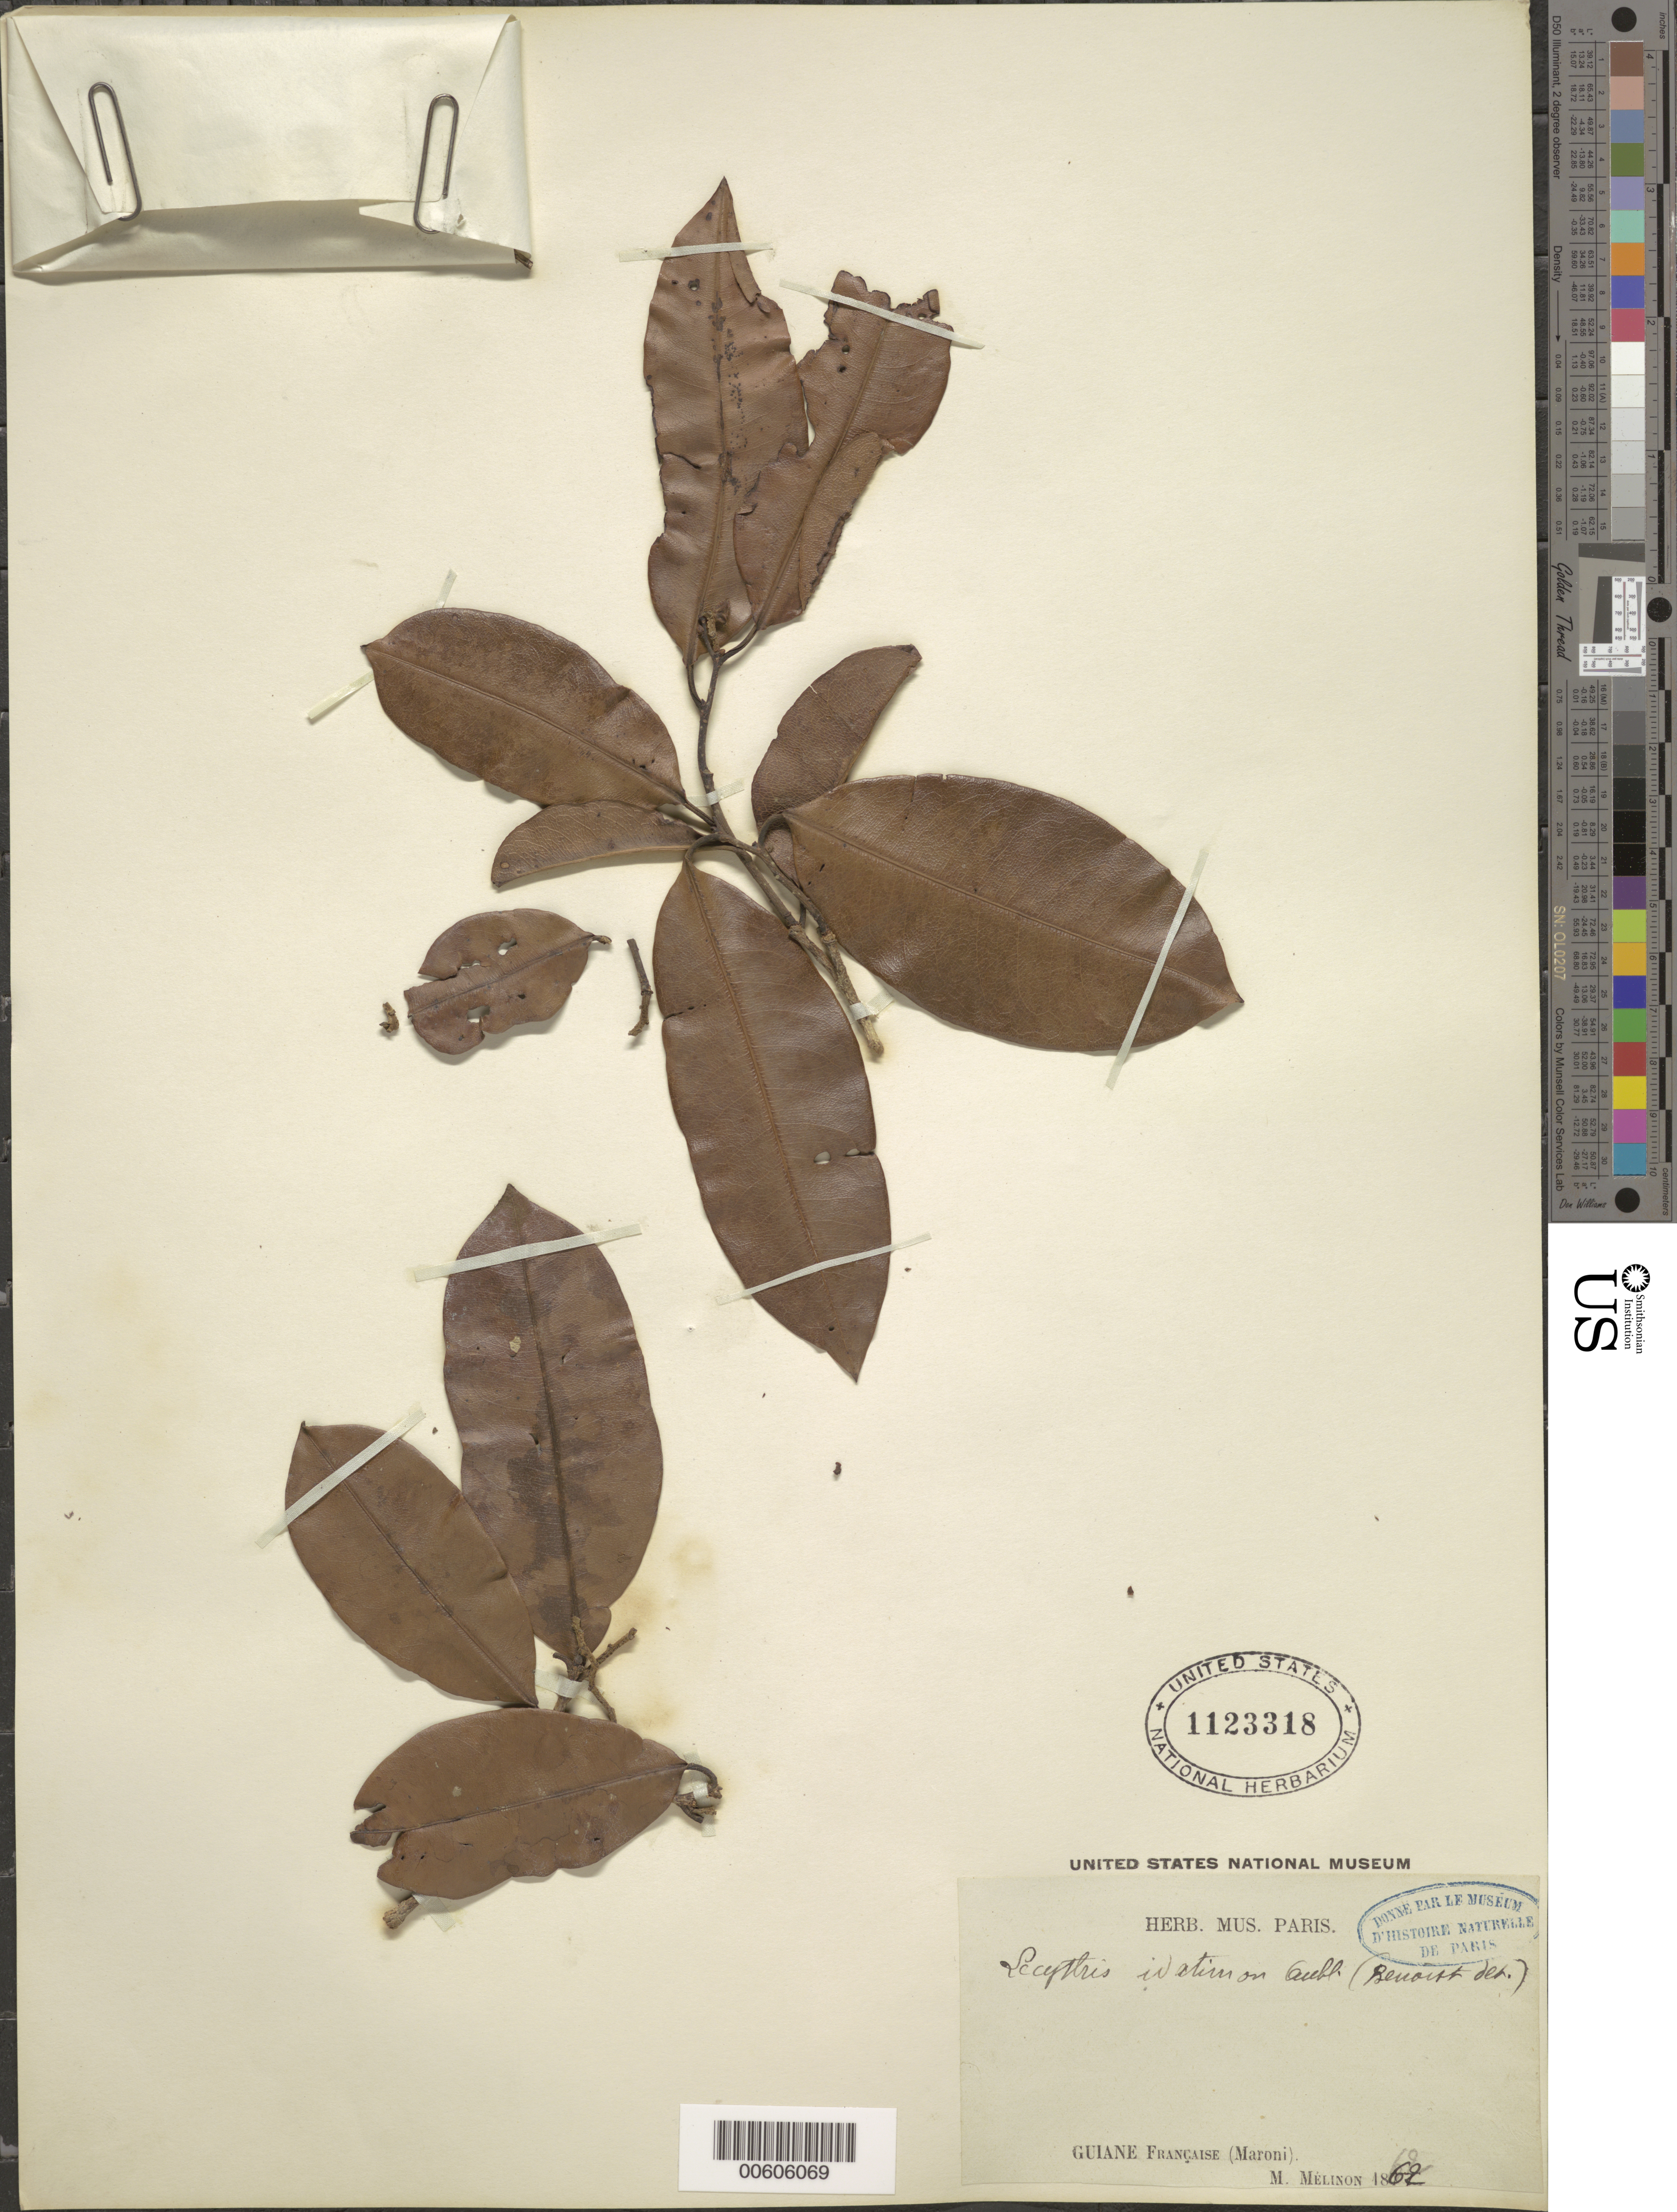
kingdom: Plantae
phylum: Tracheophyta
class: Magnoliopsida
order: Ericales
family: Lecythidaceae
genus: Lecythis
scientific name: Lecythis idatimon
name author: Aubl.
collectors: E. Mélinon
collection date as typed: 1862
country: French Guiana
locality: Maroni R.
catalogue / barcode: US 1123318